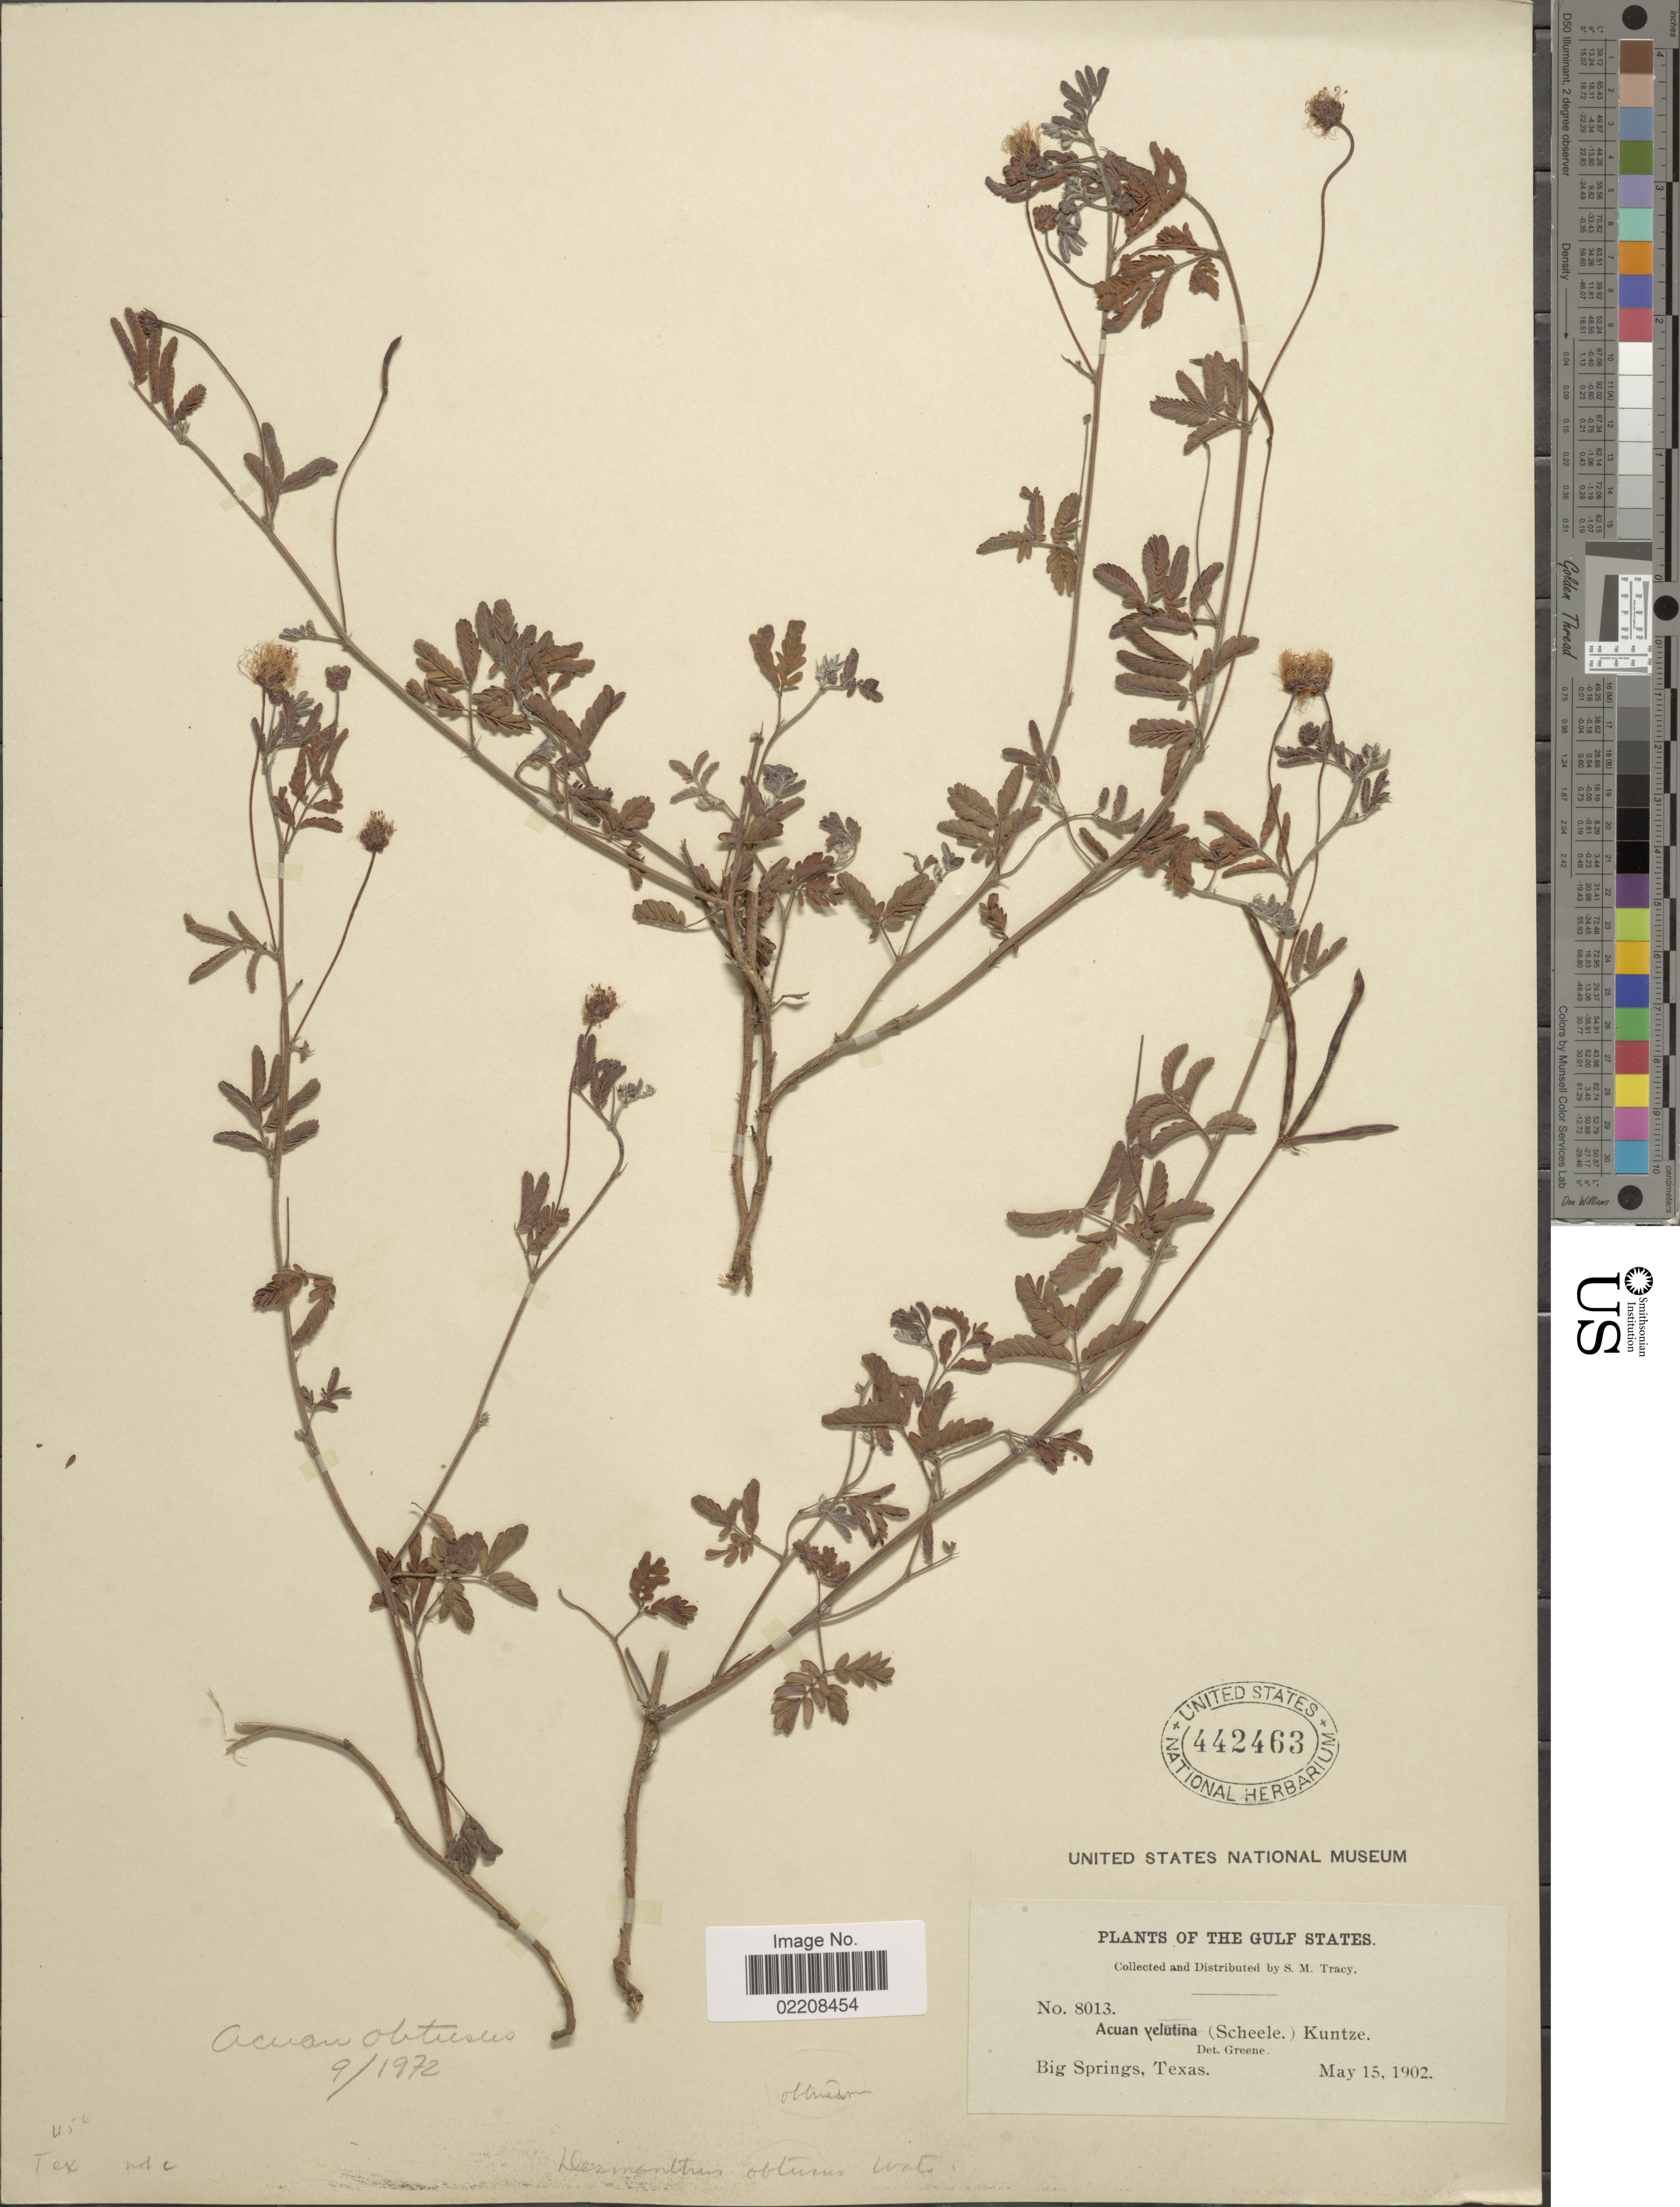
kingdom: Plantae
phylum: Tracheophyta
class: Magnoliopsida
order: Fabales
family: Fabaceae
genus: Desmanthus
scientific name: Desmanthus obtusus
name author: S. Watson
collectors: S. M. Tracy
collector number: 8013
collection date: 1902-05-15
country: United States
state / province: Texas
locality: Gulf States. Big Springs, Texas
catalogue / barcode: US 442463